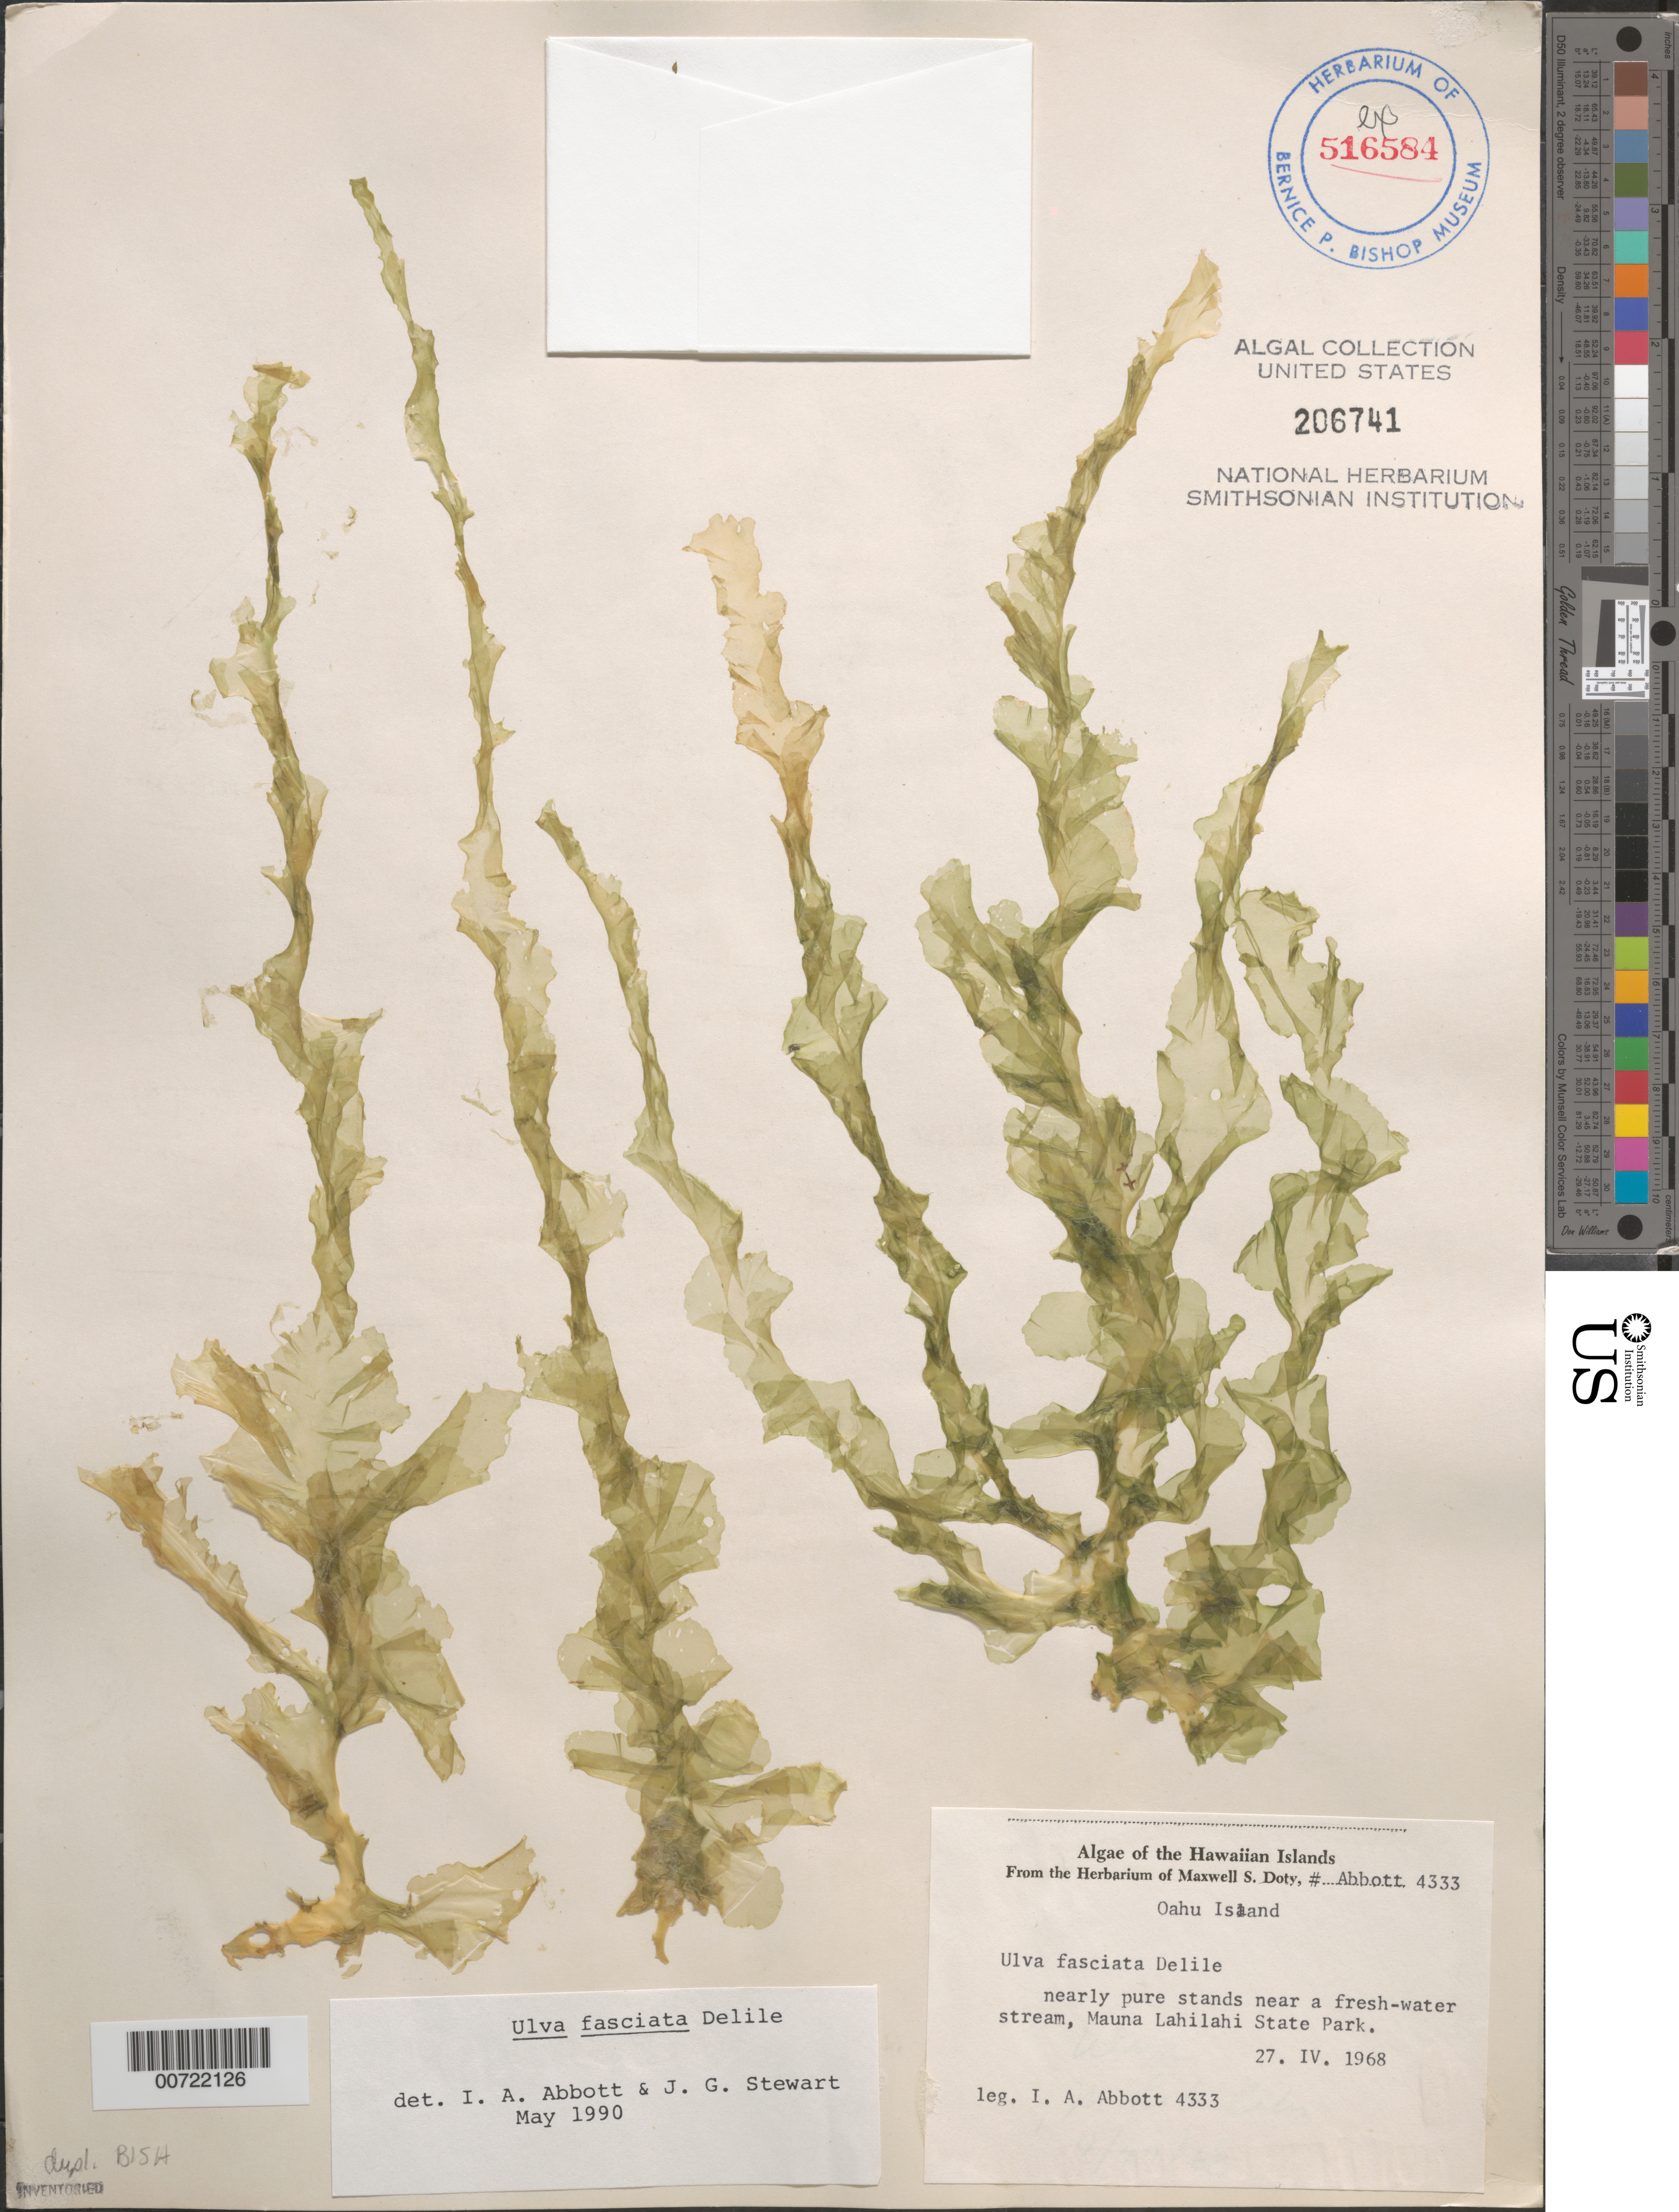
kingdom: Plantae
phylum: Chlorophyta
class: Ulvophyceae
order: Ulvales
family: Ulvaceae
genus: Ulva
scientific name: Ulva lactuca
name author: L.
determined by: Algae name updating Project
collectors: I. A. Abbott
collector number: IAA 4333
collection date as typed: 27 Apr 1968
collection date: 1968-04-27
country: United States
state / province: Hawaii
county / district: Honolulu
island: Oahu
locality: Mauna Lahilahi State Park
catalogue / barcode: US 206741